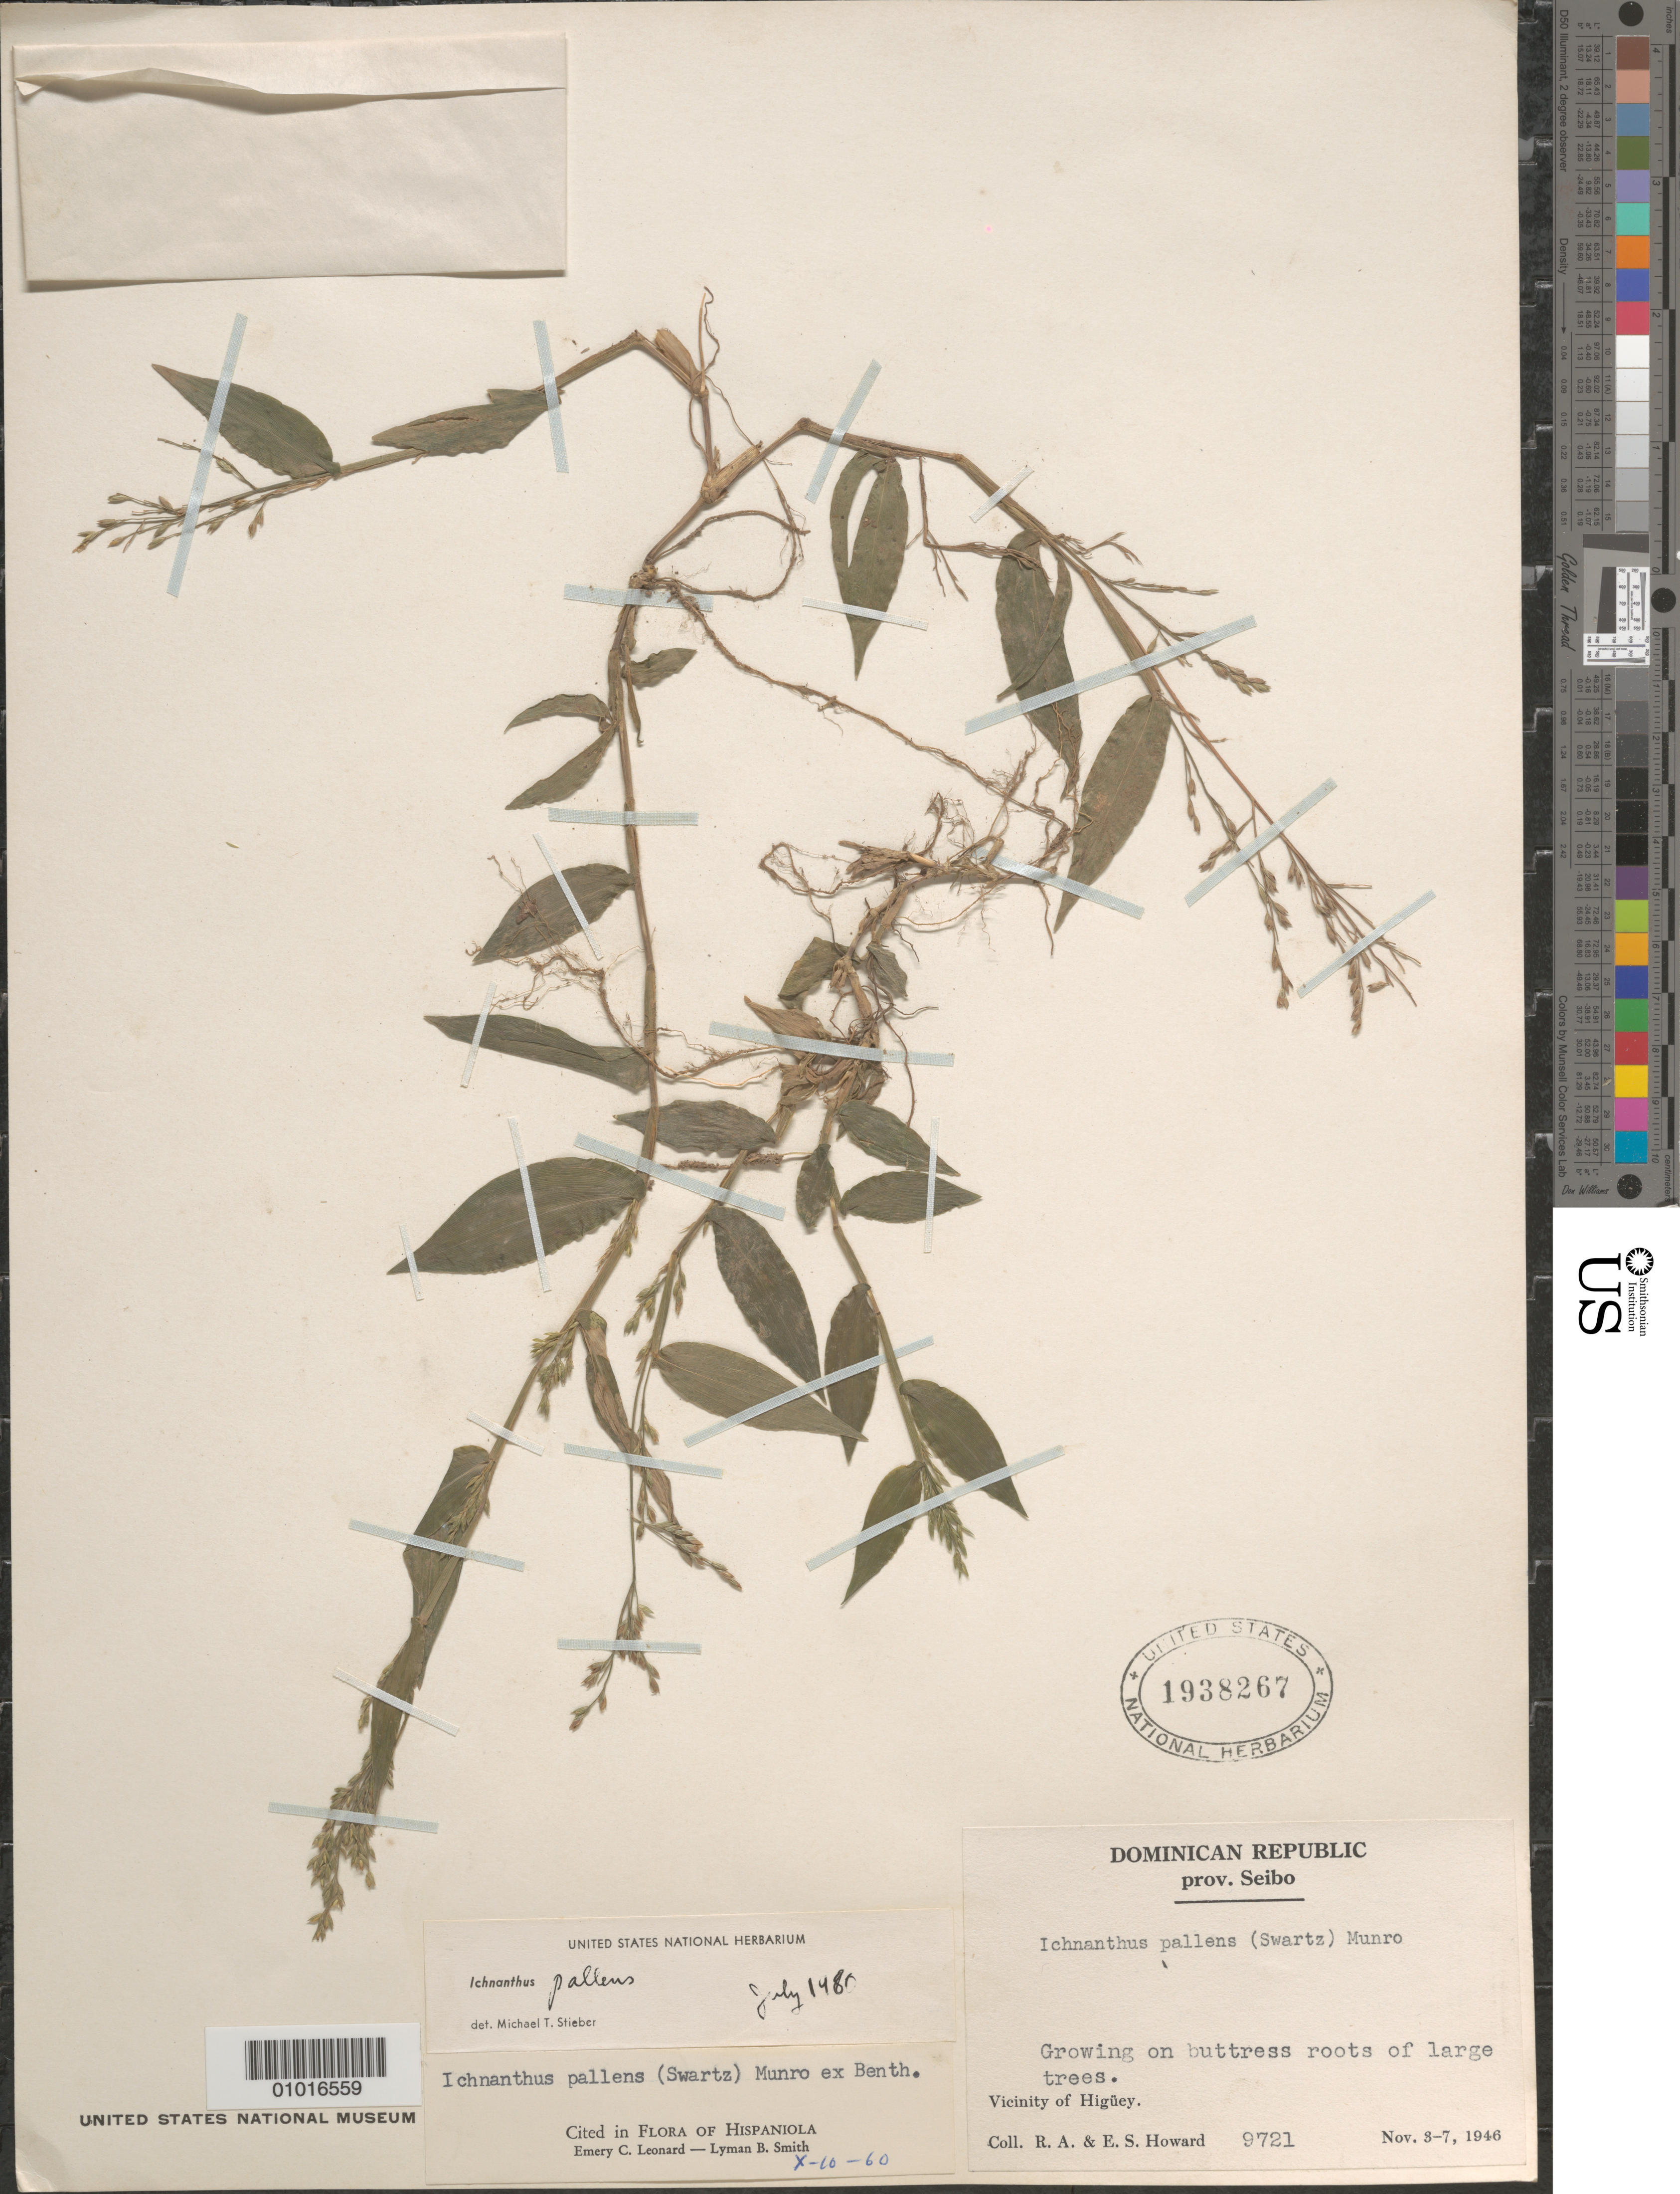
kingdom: Plantae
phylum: Tracheophyta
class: Liliopsida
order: Poales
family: Poaceae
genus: Ichnanthus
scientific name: Ichnanthus pallens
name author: (Sw.) Munro ex Benth.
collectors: E. S. Howard, E. S. Howard & R. A. Howard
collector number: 9721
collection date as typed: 03 Nov 1946 to 07 Nov 1946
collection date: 1946-11-03/1946-11-07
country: Dominican Republic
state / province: El Seibo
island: Hispaniola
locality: Vicinity of Higuey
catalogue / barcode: US 1938267